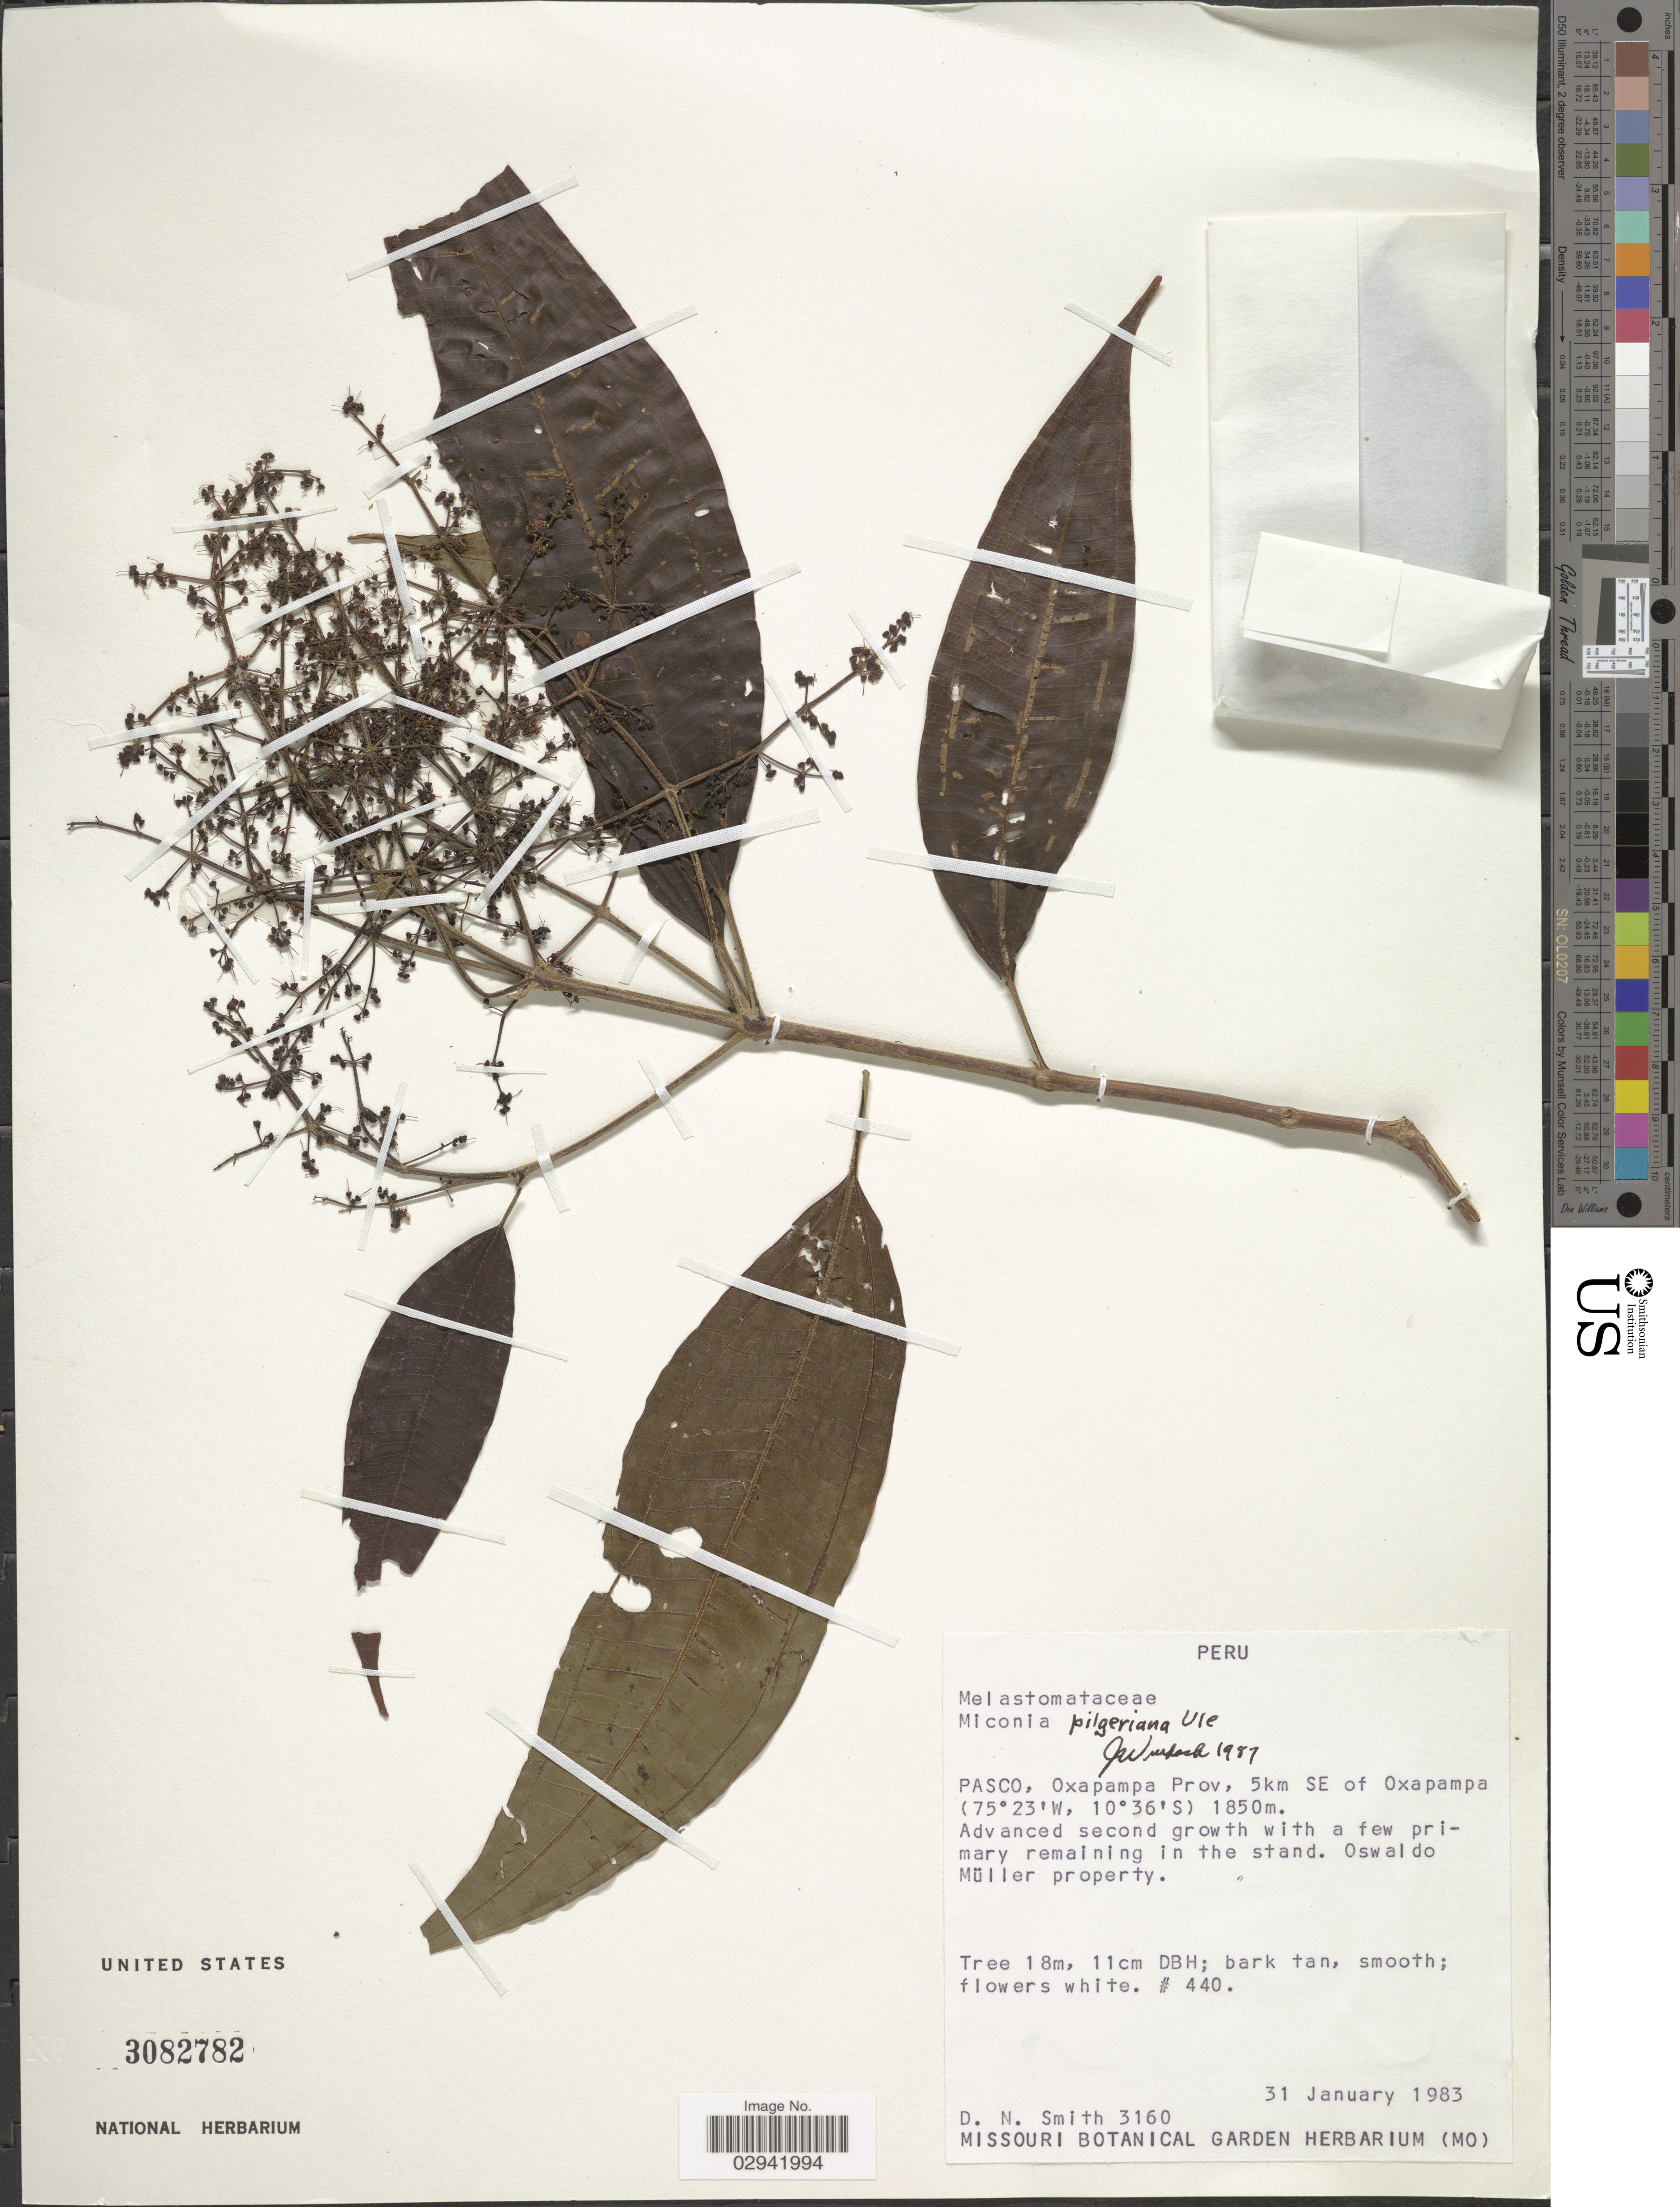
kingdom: Plantae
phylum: Tracheophyta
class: Magnoliopsida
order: Myrtales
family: Melastomataceae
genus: Miconia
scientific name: Miconia pilgeriana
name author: Ule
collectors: D. Smith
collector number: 3160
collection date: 1983-01-31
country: Peru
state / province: Pasco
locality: Oxapampa Prov, 5km SE of Oxapampa.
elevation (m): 1850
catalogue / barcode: US 3082782